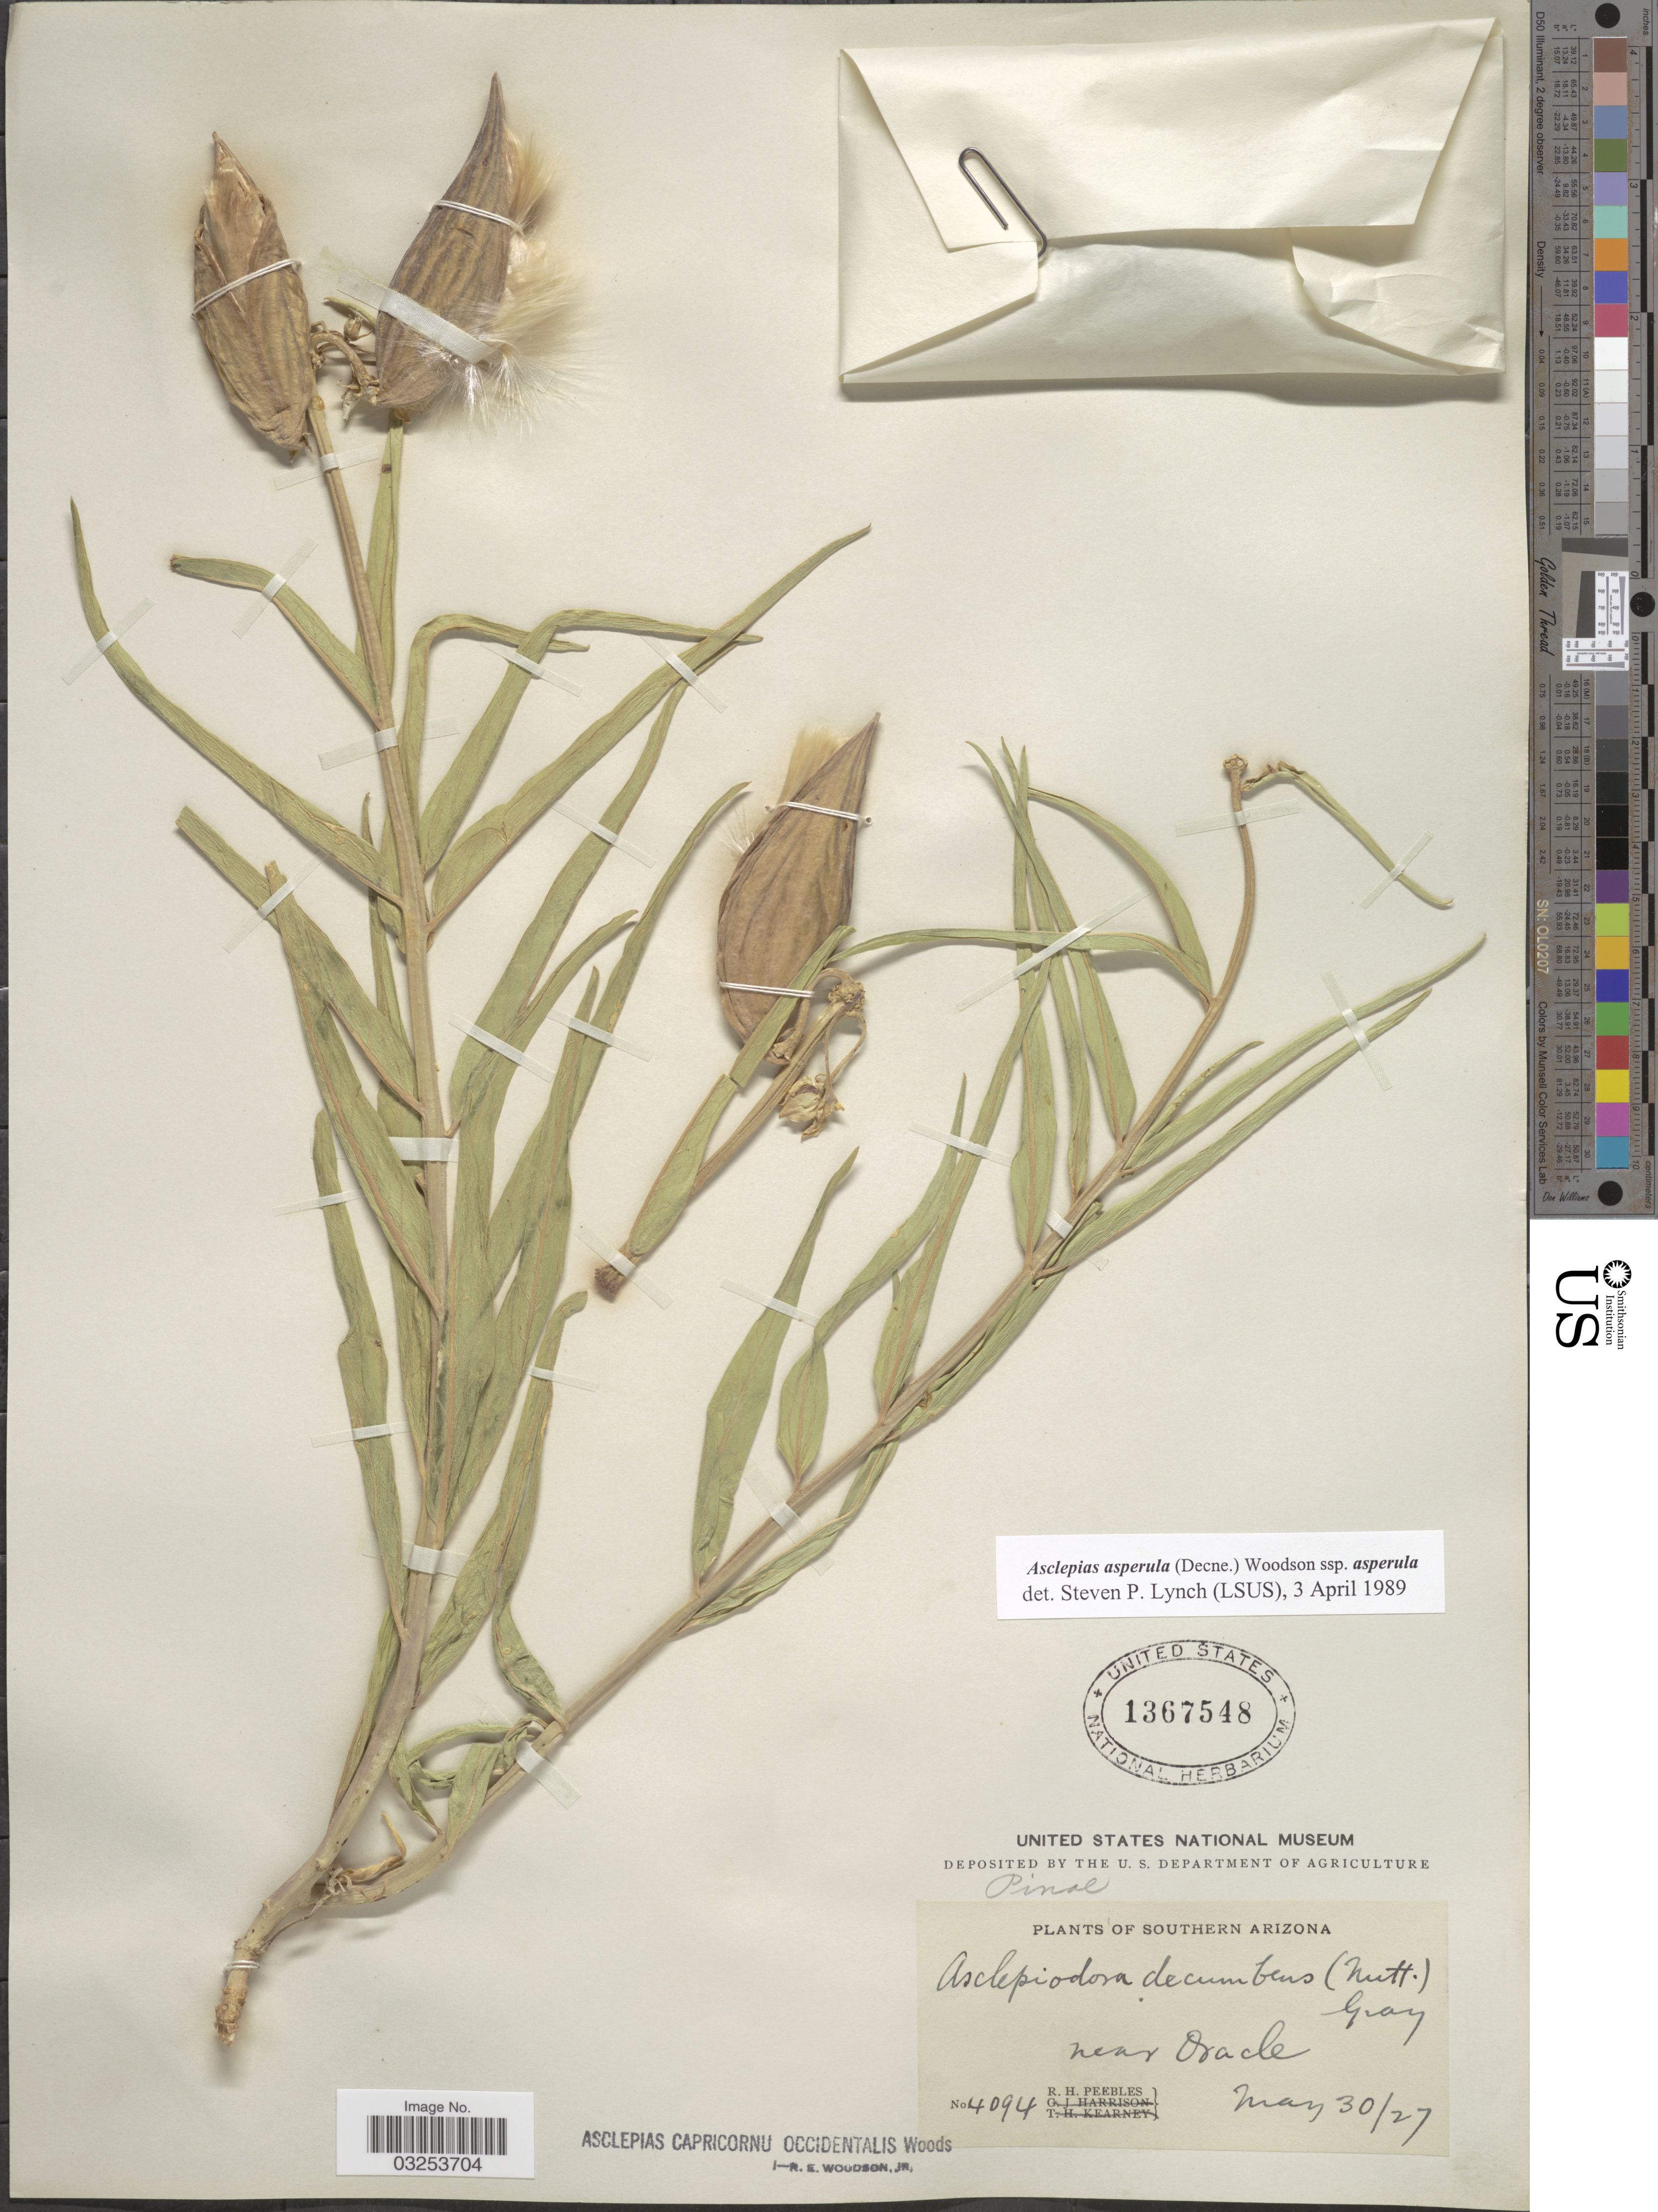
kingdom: Plantae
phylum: Tracheophyta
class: Magnoliopsida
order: Gentianales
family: Apocynaceae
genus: Asclepias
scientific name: Asclepias asperula subsp. asperula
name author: (Decne.) Woodson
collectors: R. H. Peebles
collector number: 4094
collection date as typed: Transcribed d/m/y: 30/5/27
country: United States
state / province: Arizona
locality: Southern Arizona, near Oracle. Pinal.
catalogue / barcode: US 1367548